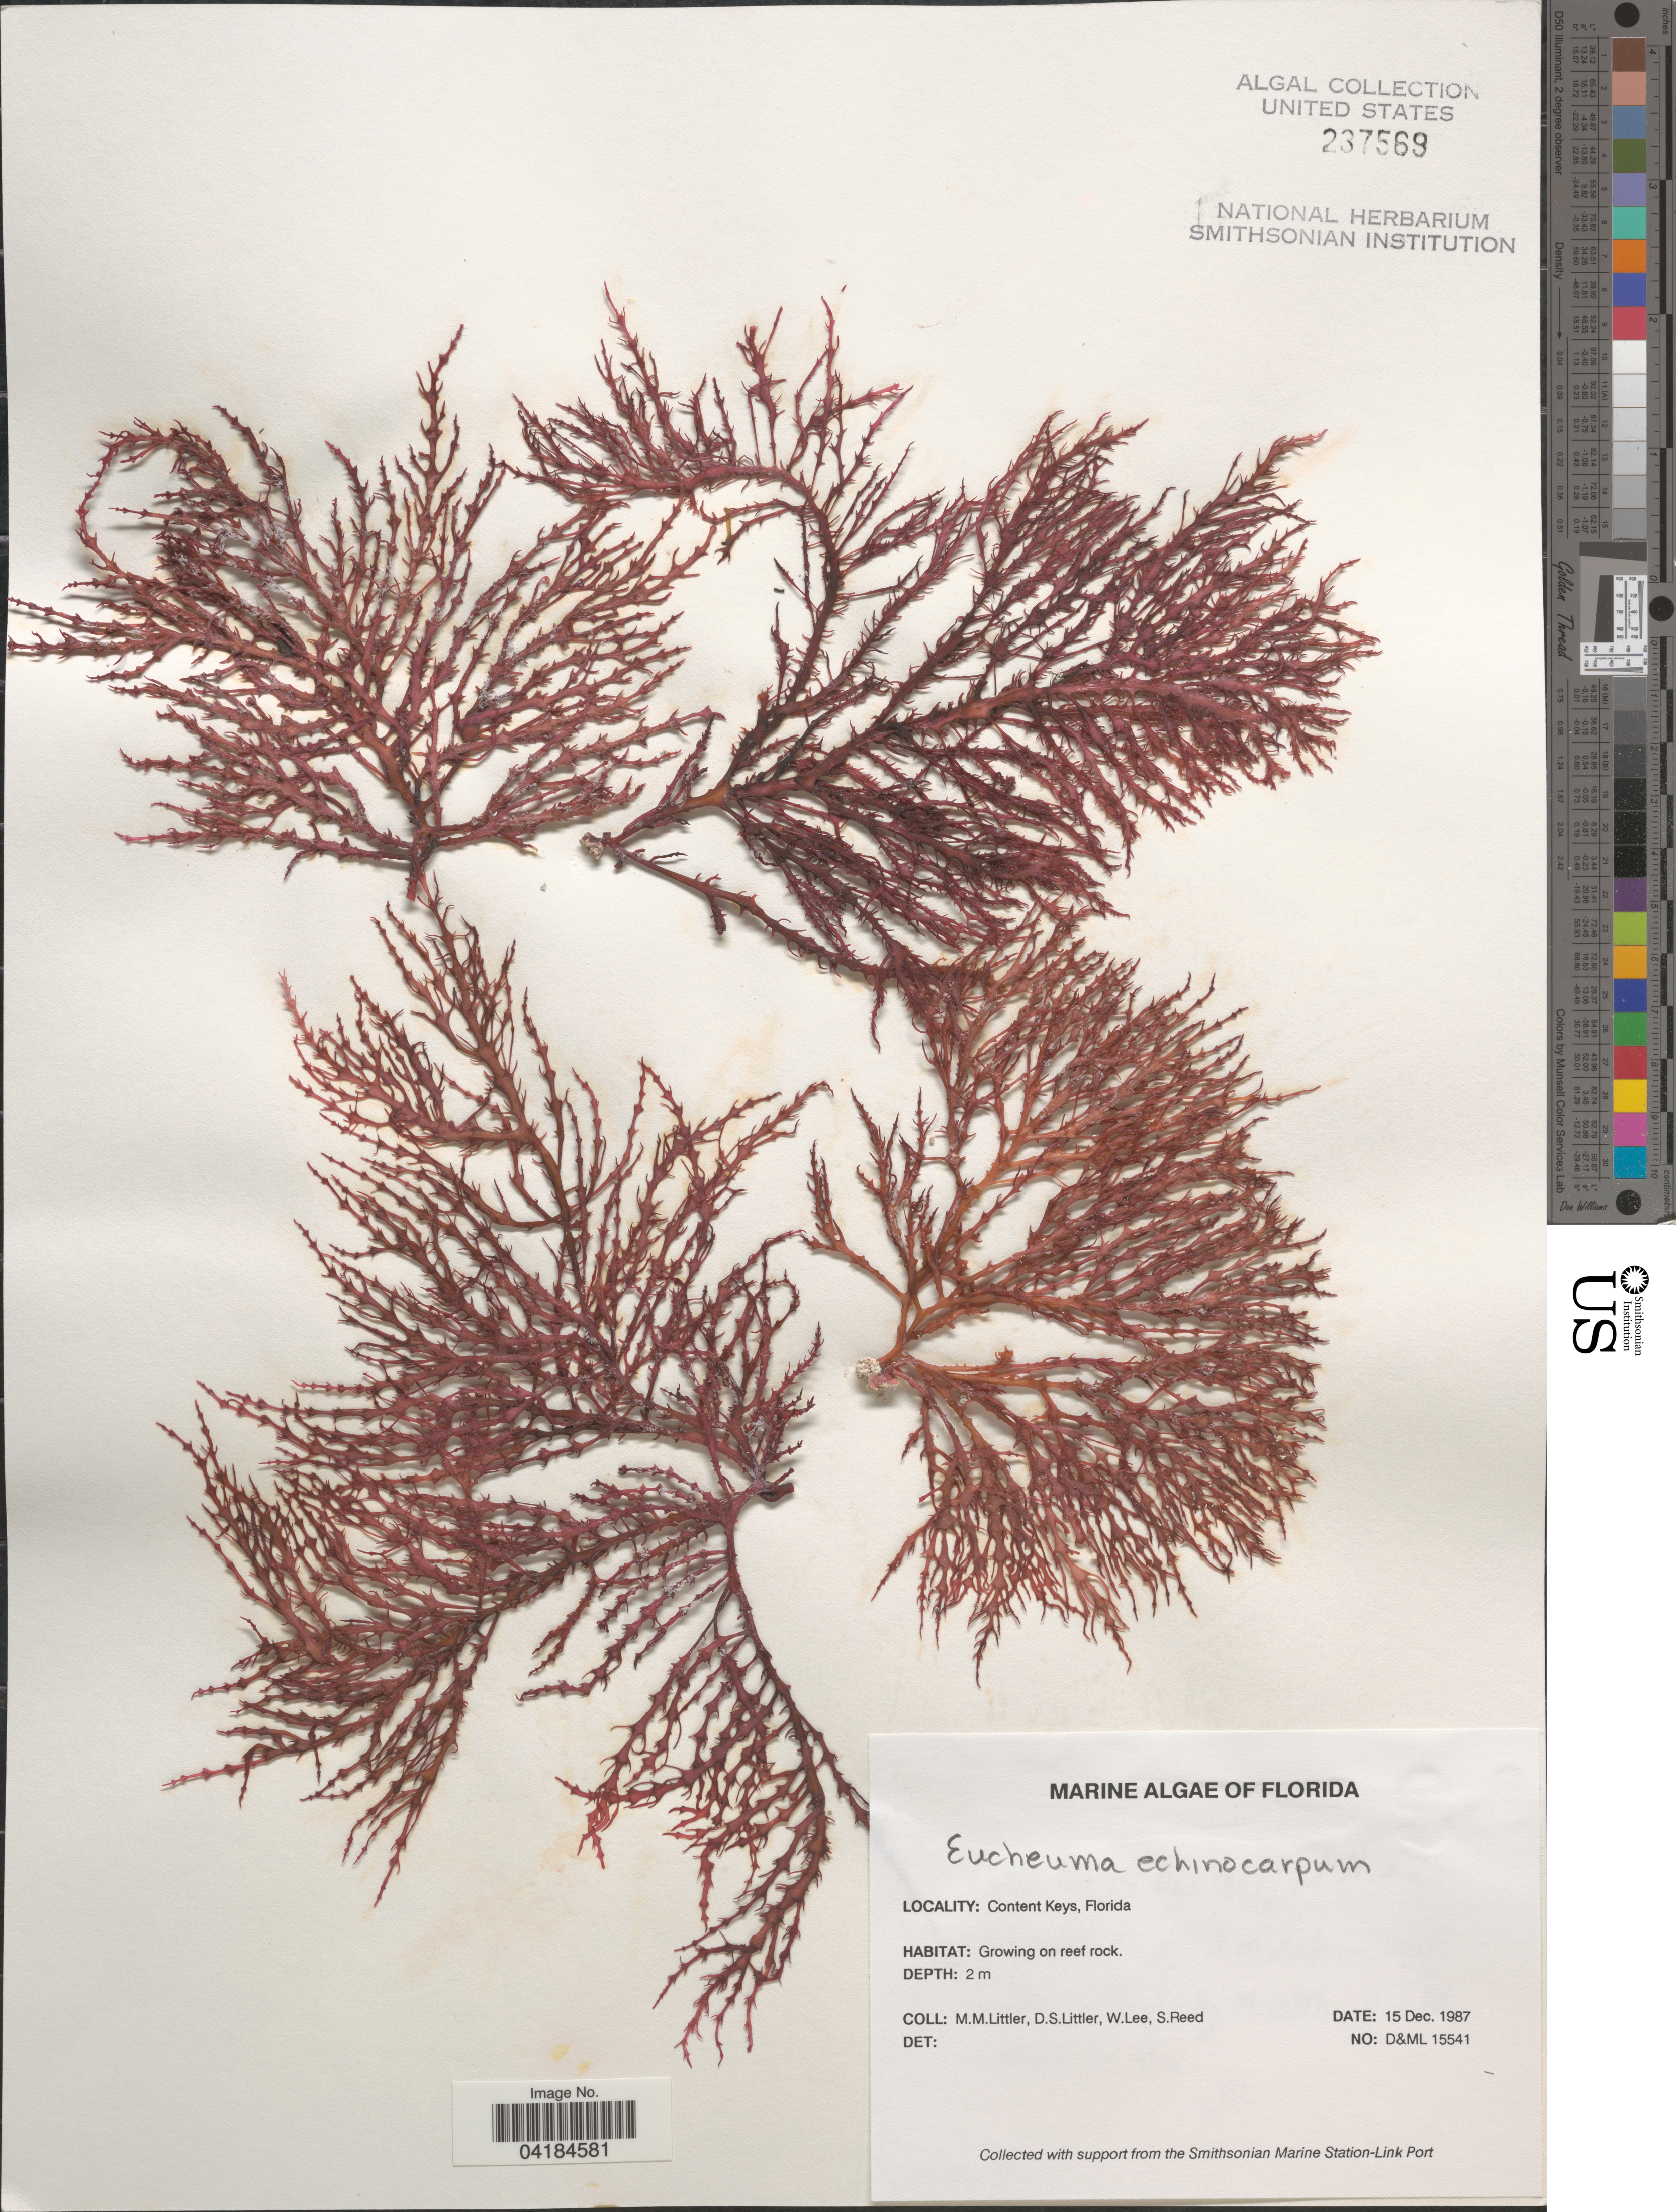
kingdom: Plantae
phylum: Rhodophyta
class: Florideophyceae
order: Gigartinales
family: Solieriaceae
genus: Meristotheca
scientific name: Meristotheca gelidium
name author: (J. Agardh) E.J. Faye & Masuda in E.J. Faye et al.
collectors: D. S. Littler, W. Lee & S. Reed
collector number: D&ML15541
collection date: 1987-12-15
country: United States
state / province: Florida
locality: Content Keys.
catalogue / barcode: US 237569